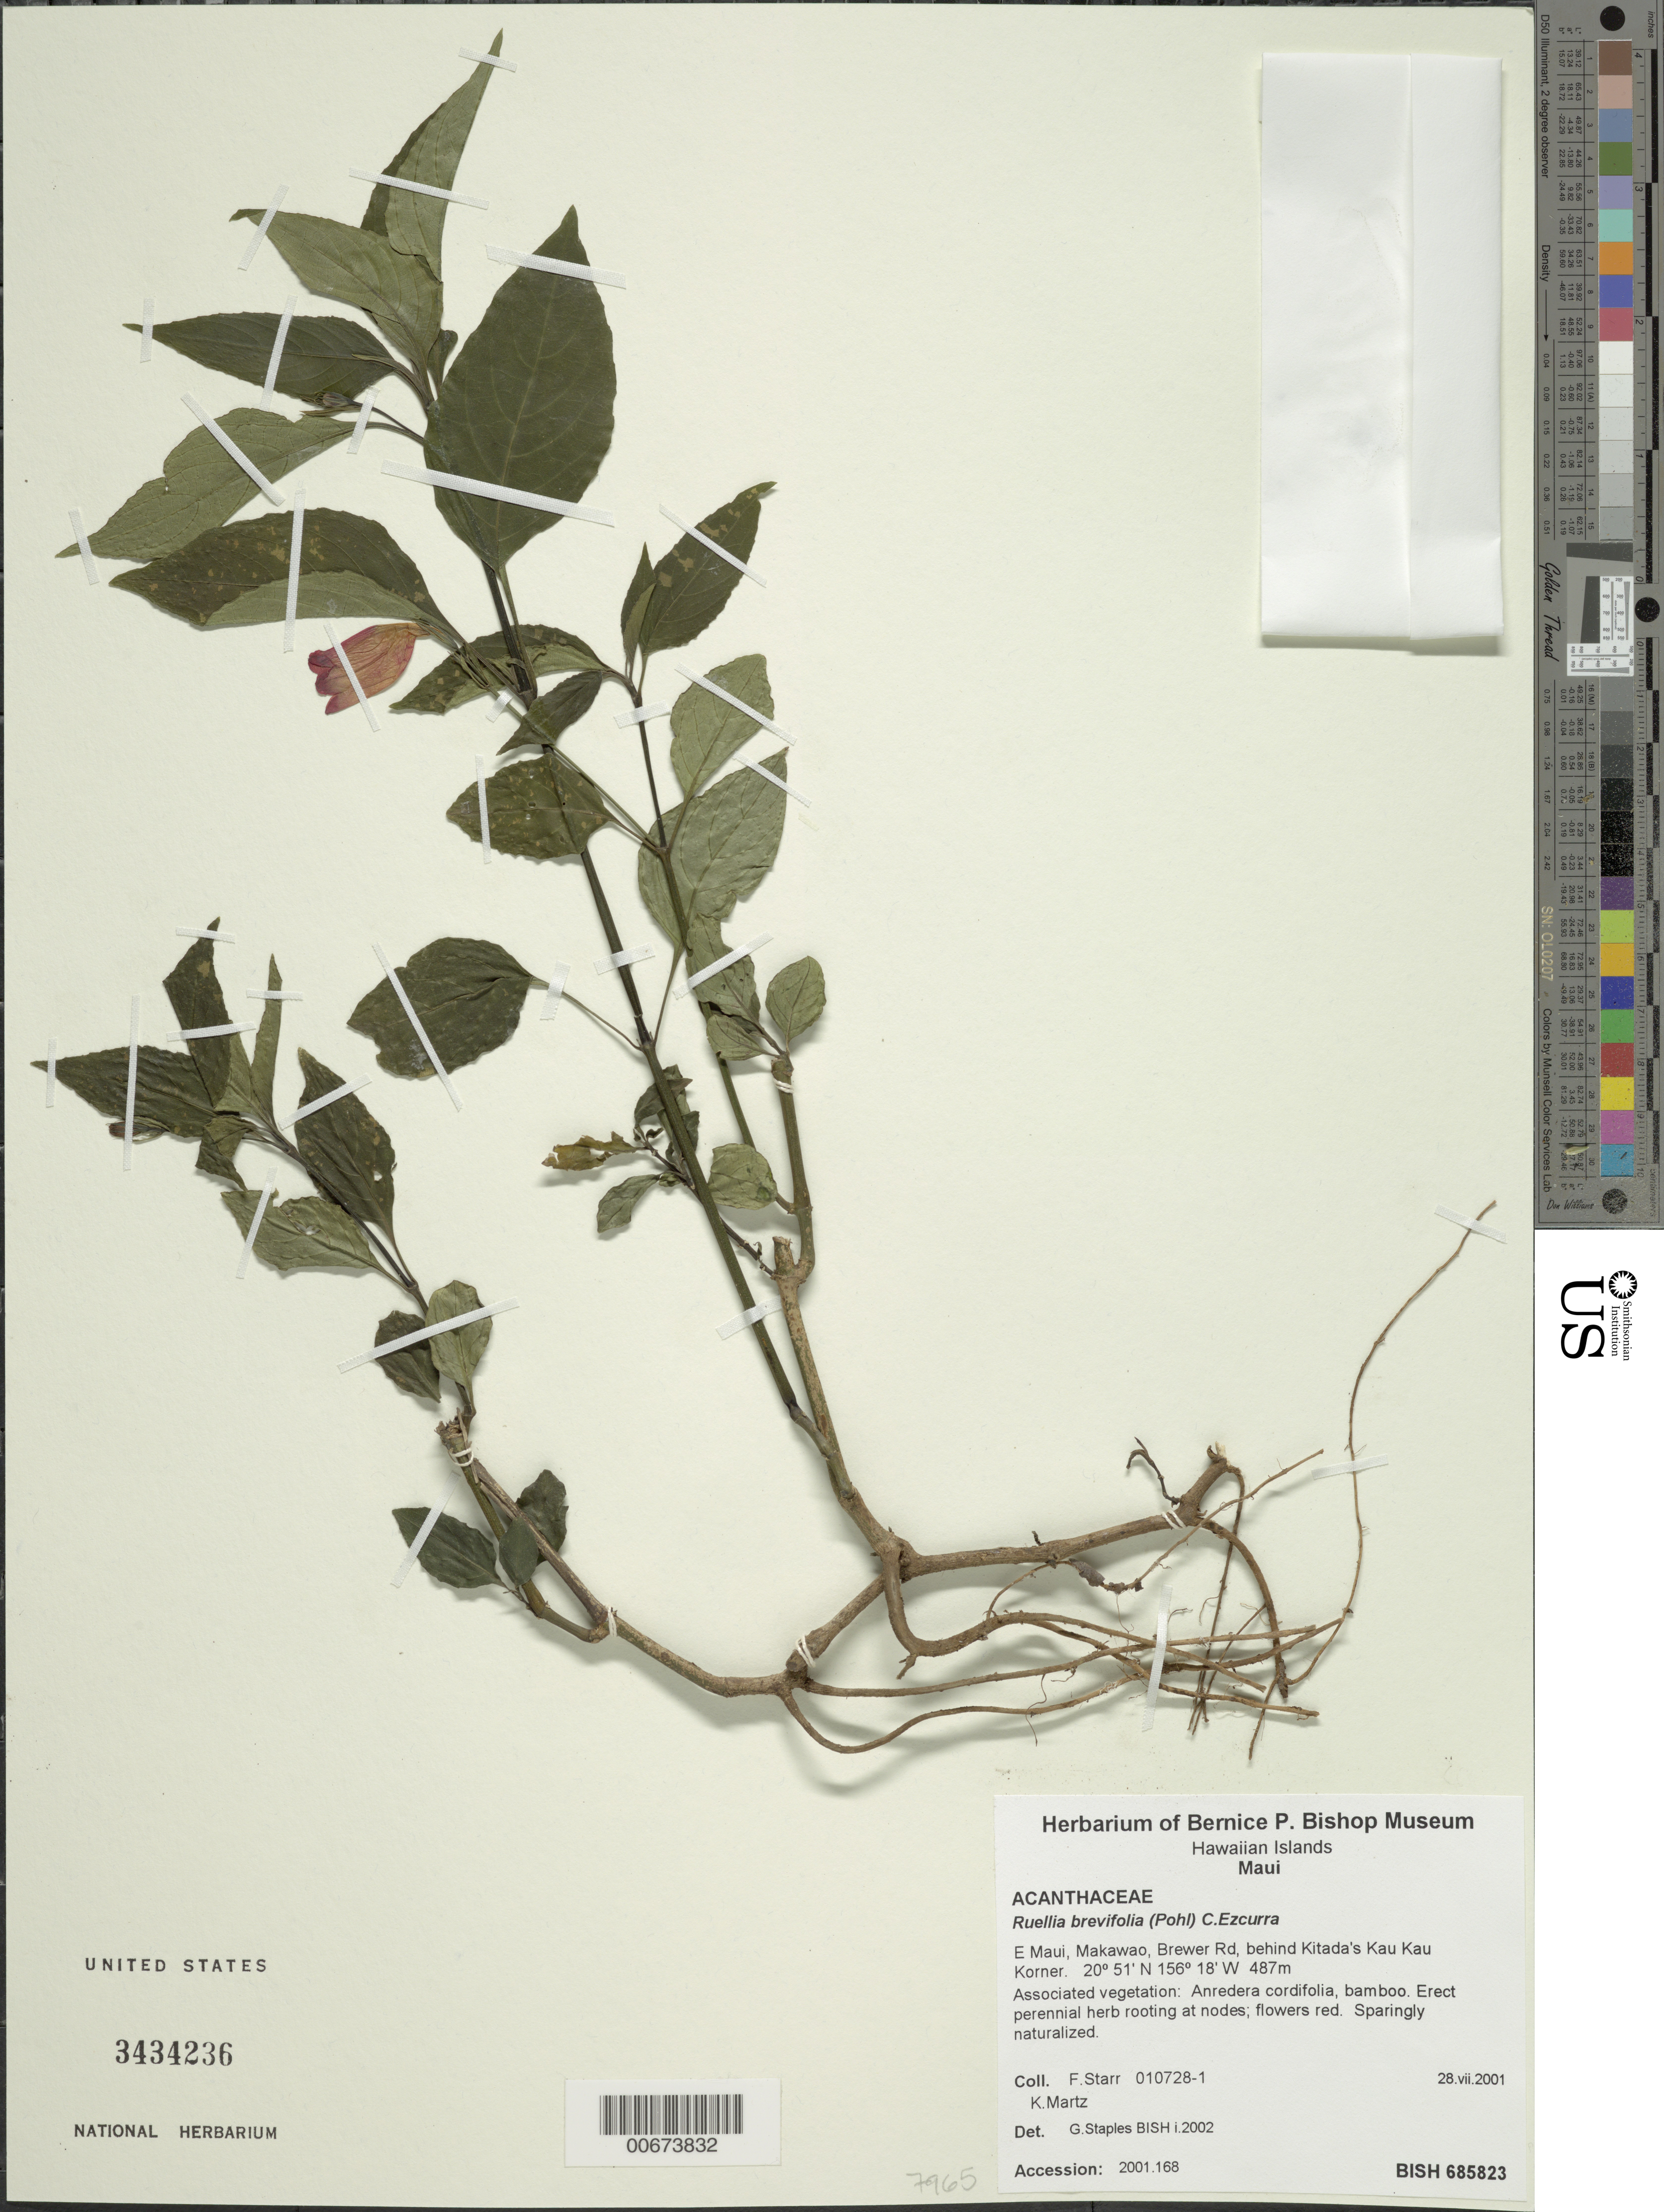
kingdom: Plantae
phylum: Tracheophyta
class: Magnoliopsida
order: Lamiales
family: Acanthaceae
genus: Ruellia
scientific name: Ruellia brevifolia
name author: (Pohl) C. Ezcurra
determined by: Staples, G. W.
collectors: F. Starr & K. Martz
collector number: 010728-1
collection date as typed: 28 Jul 2001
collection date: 2001-07-28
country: United States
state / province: Hawaii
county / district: Maui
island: Maui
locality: E Maui, Makawao, Brewer Rd, behind Kitada's Kau Kau Korner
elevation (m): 487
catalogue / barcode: US 3434236